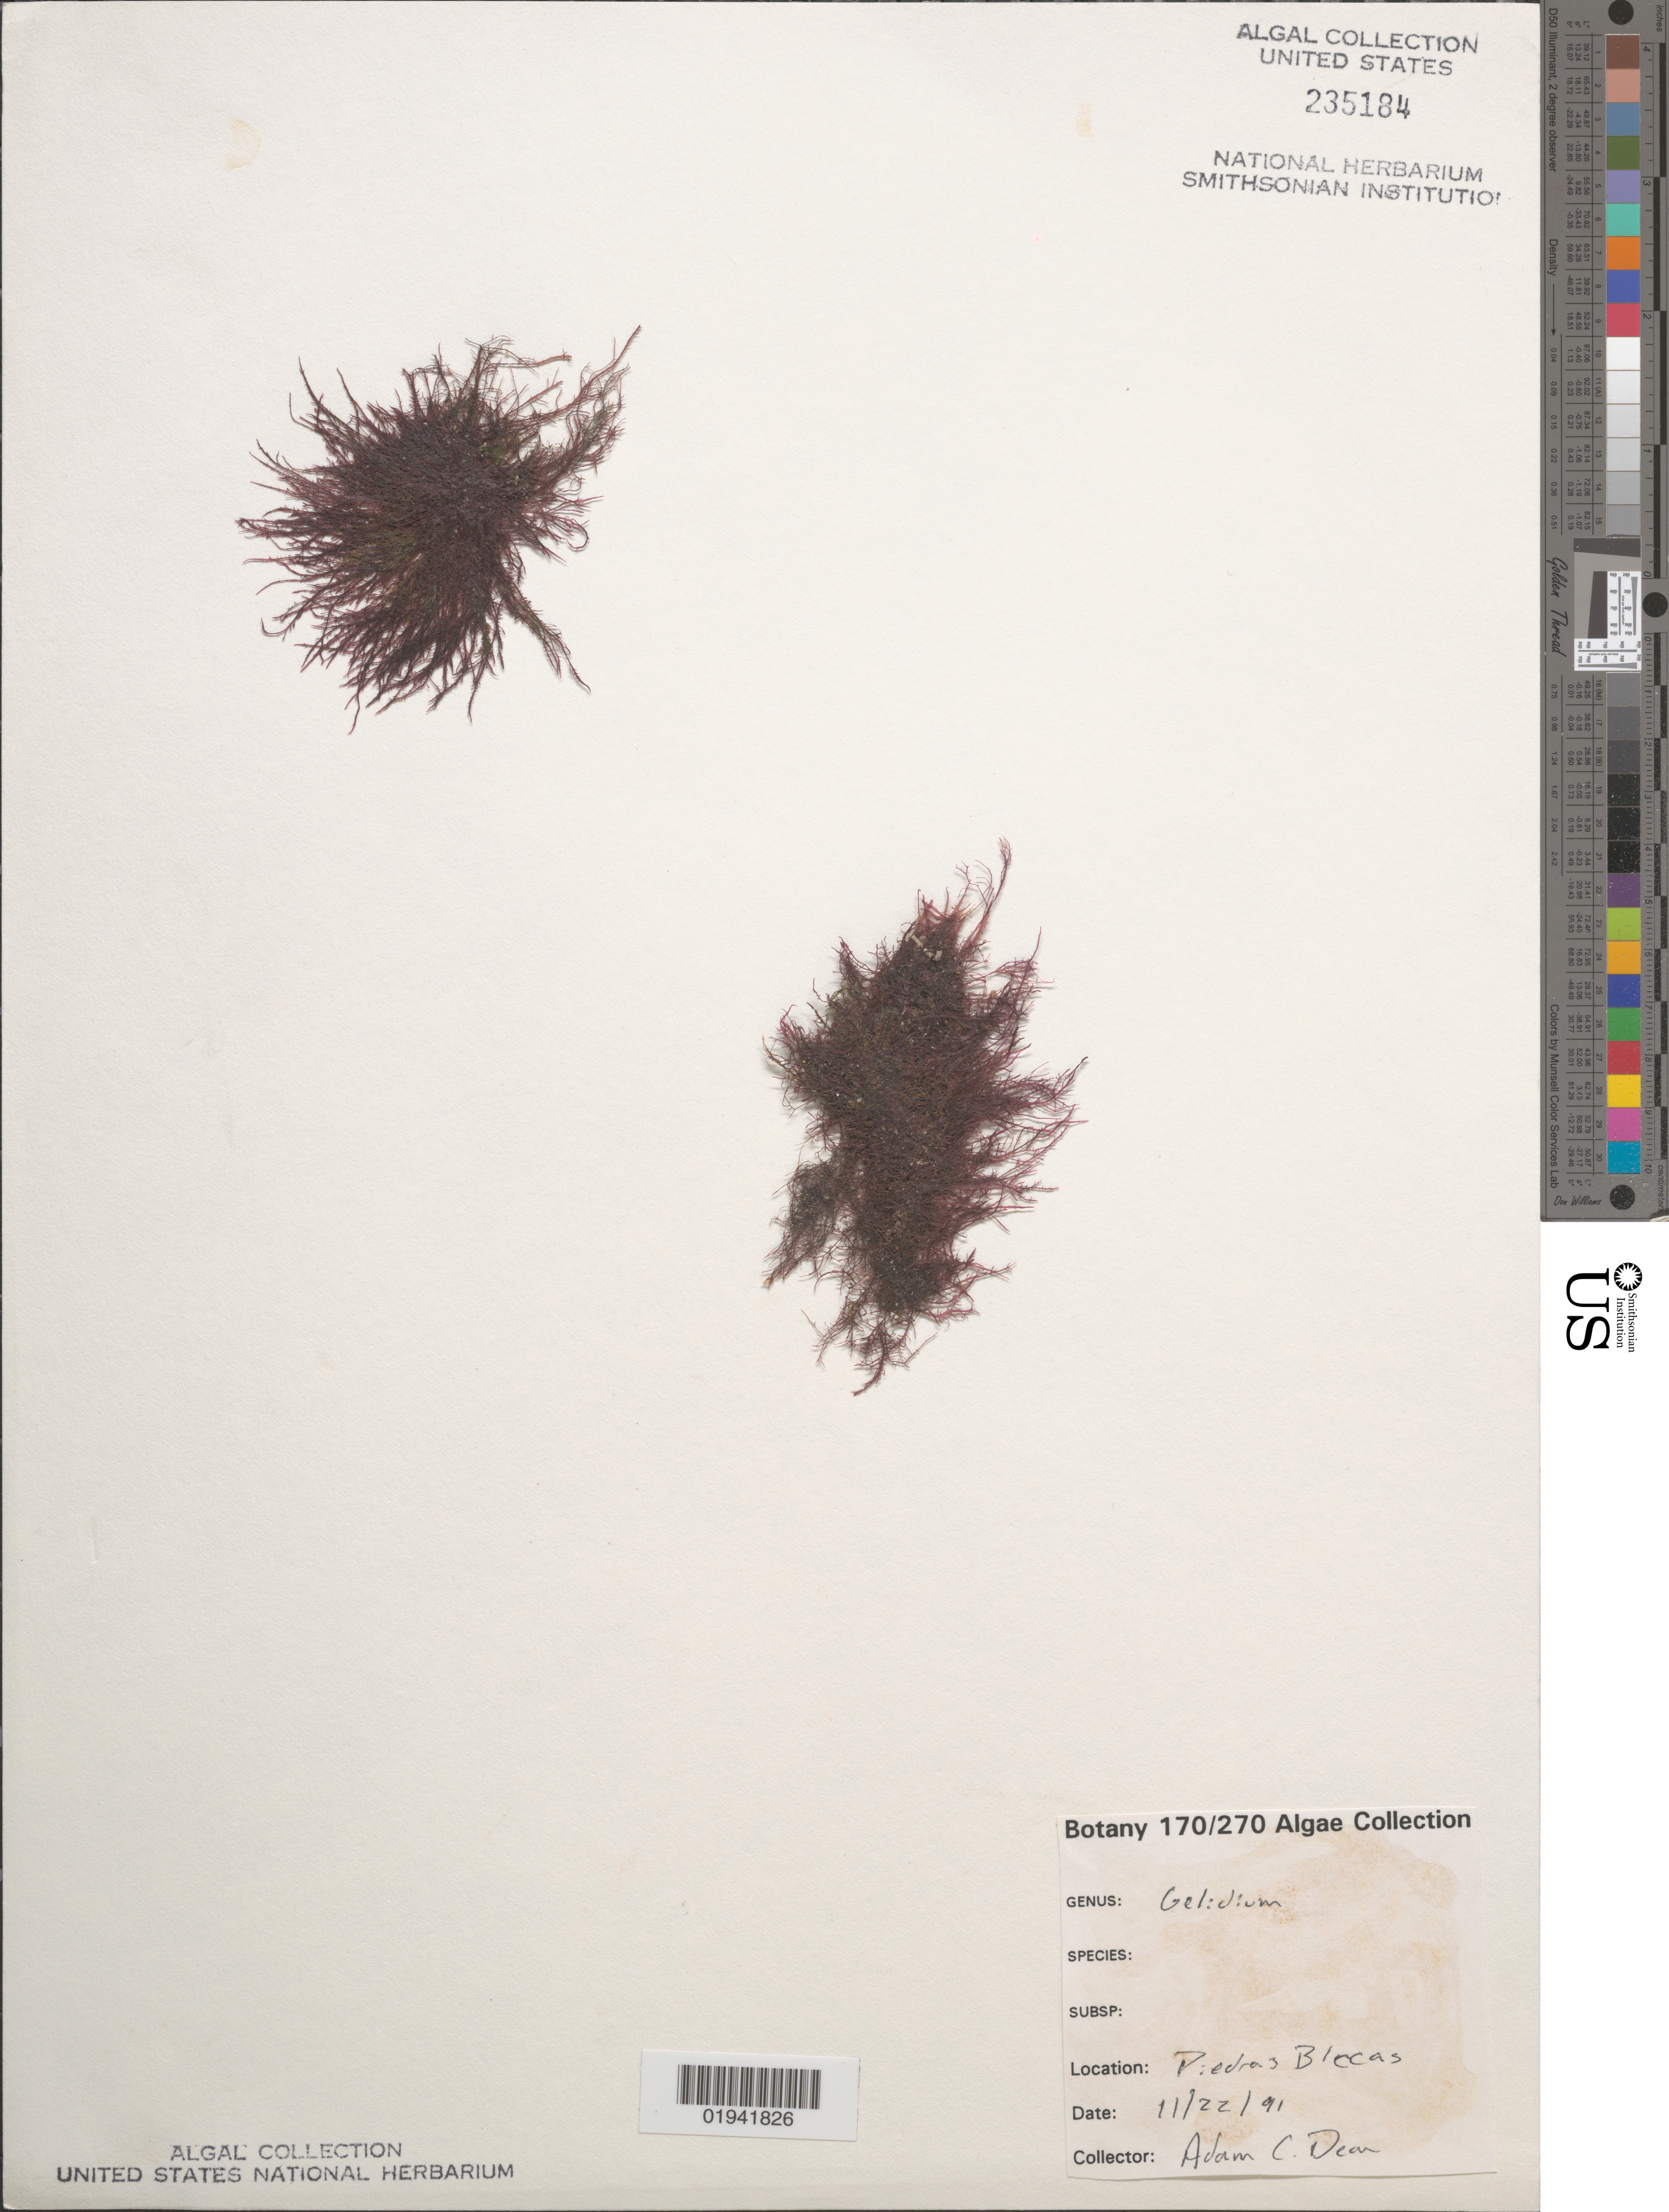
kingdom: Plantae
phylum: Rhodophyta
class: Florideophyceae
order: Gelidiales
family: Gelidiaceae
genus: Gelidium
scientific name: Gelidium sp.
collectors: A. Dean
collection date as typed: Transcribed d/m/y: 22/11/91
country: United States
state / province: California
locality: Piedras Blancas.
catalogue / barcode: US 235184